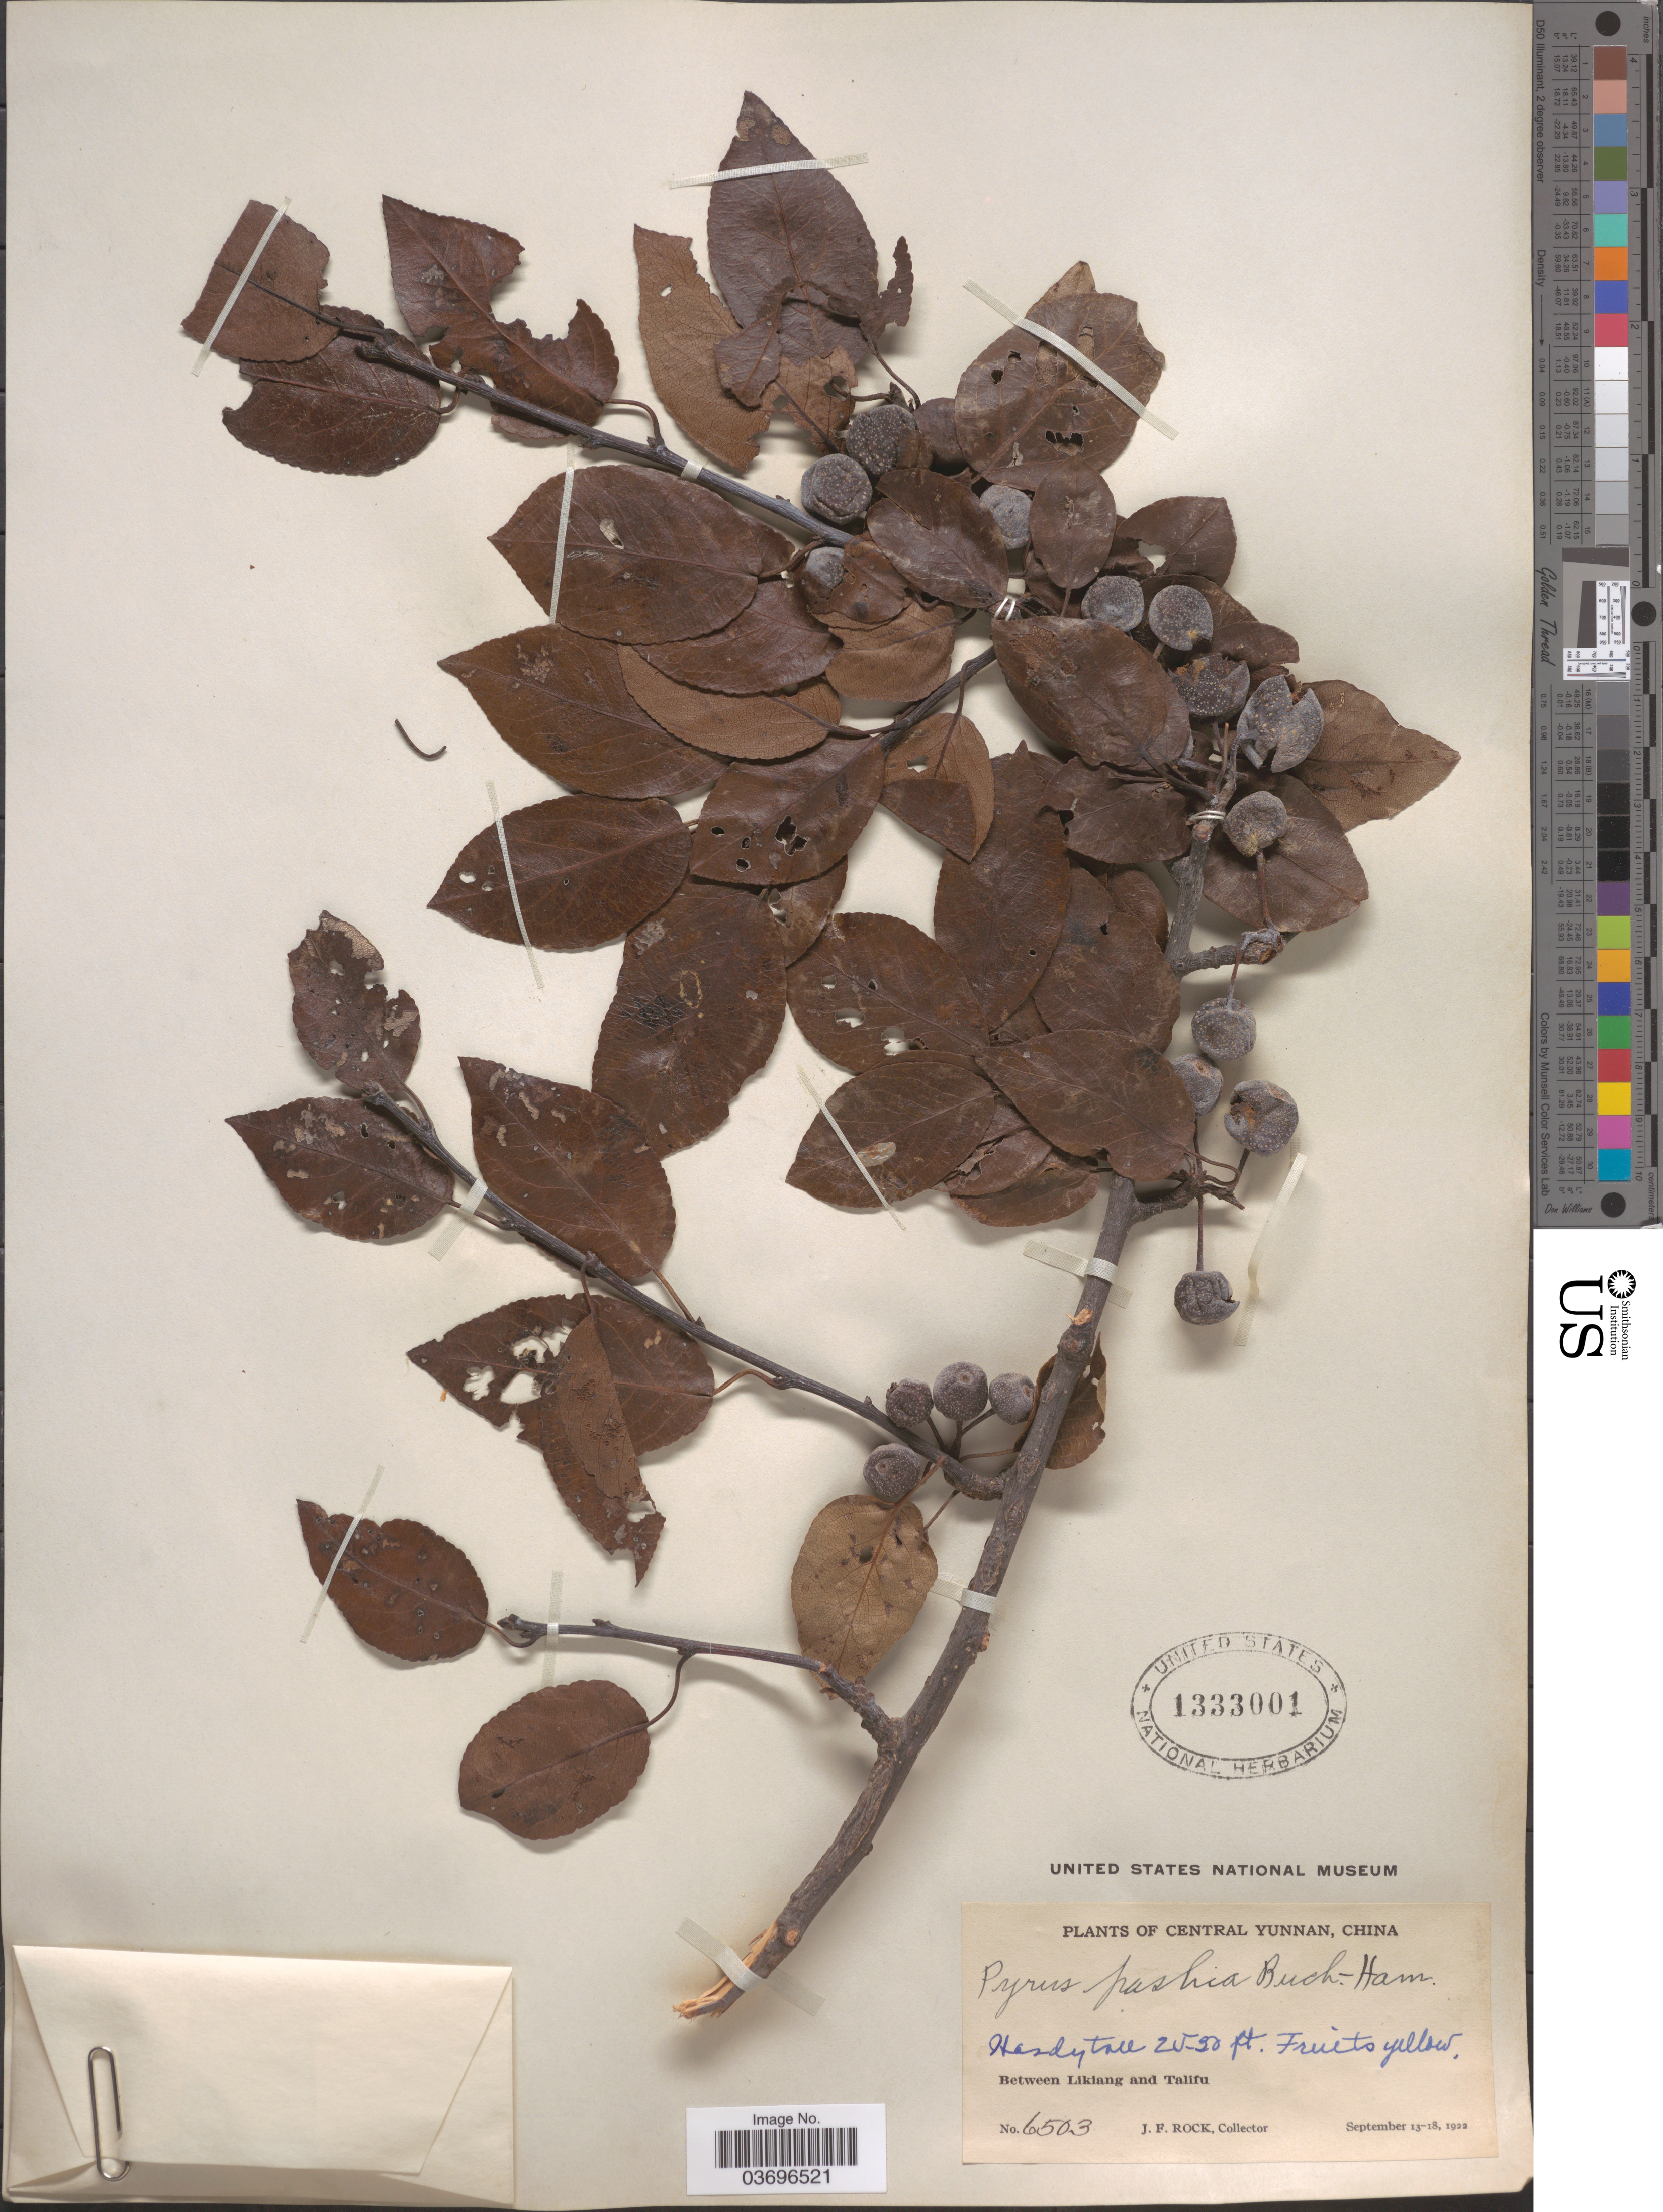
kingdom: Plantae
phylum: Tracheophyta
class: Magnoliopsida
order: Rosales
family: Rosaceae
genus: Pyrus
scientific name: Pyrus pashia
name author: Buch.-Ham. ex D. Don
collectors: J. Rock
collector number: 6503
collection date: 1922-09-13/1922-09-18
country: China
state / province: Yunnan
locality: Central Yunnan. Between Likiang and Talifu.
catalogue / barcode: US 1333001